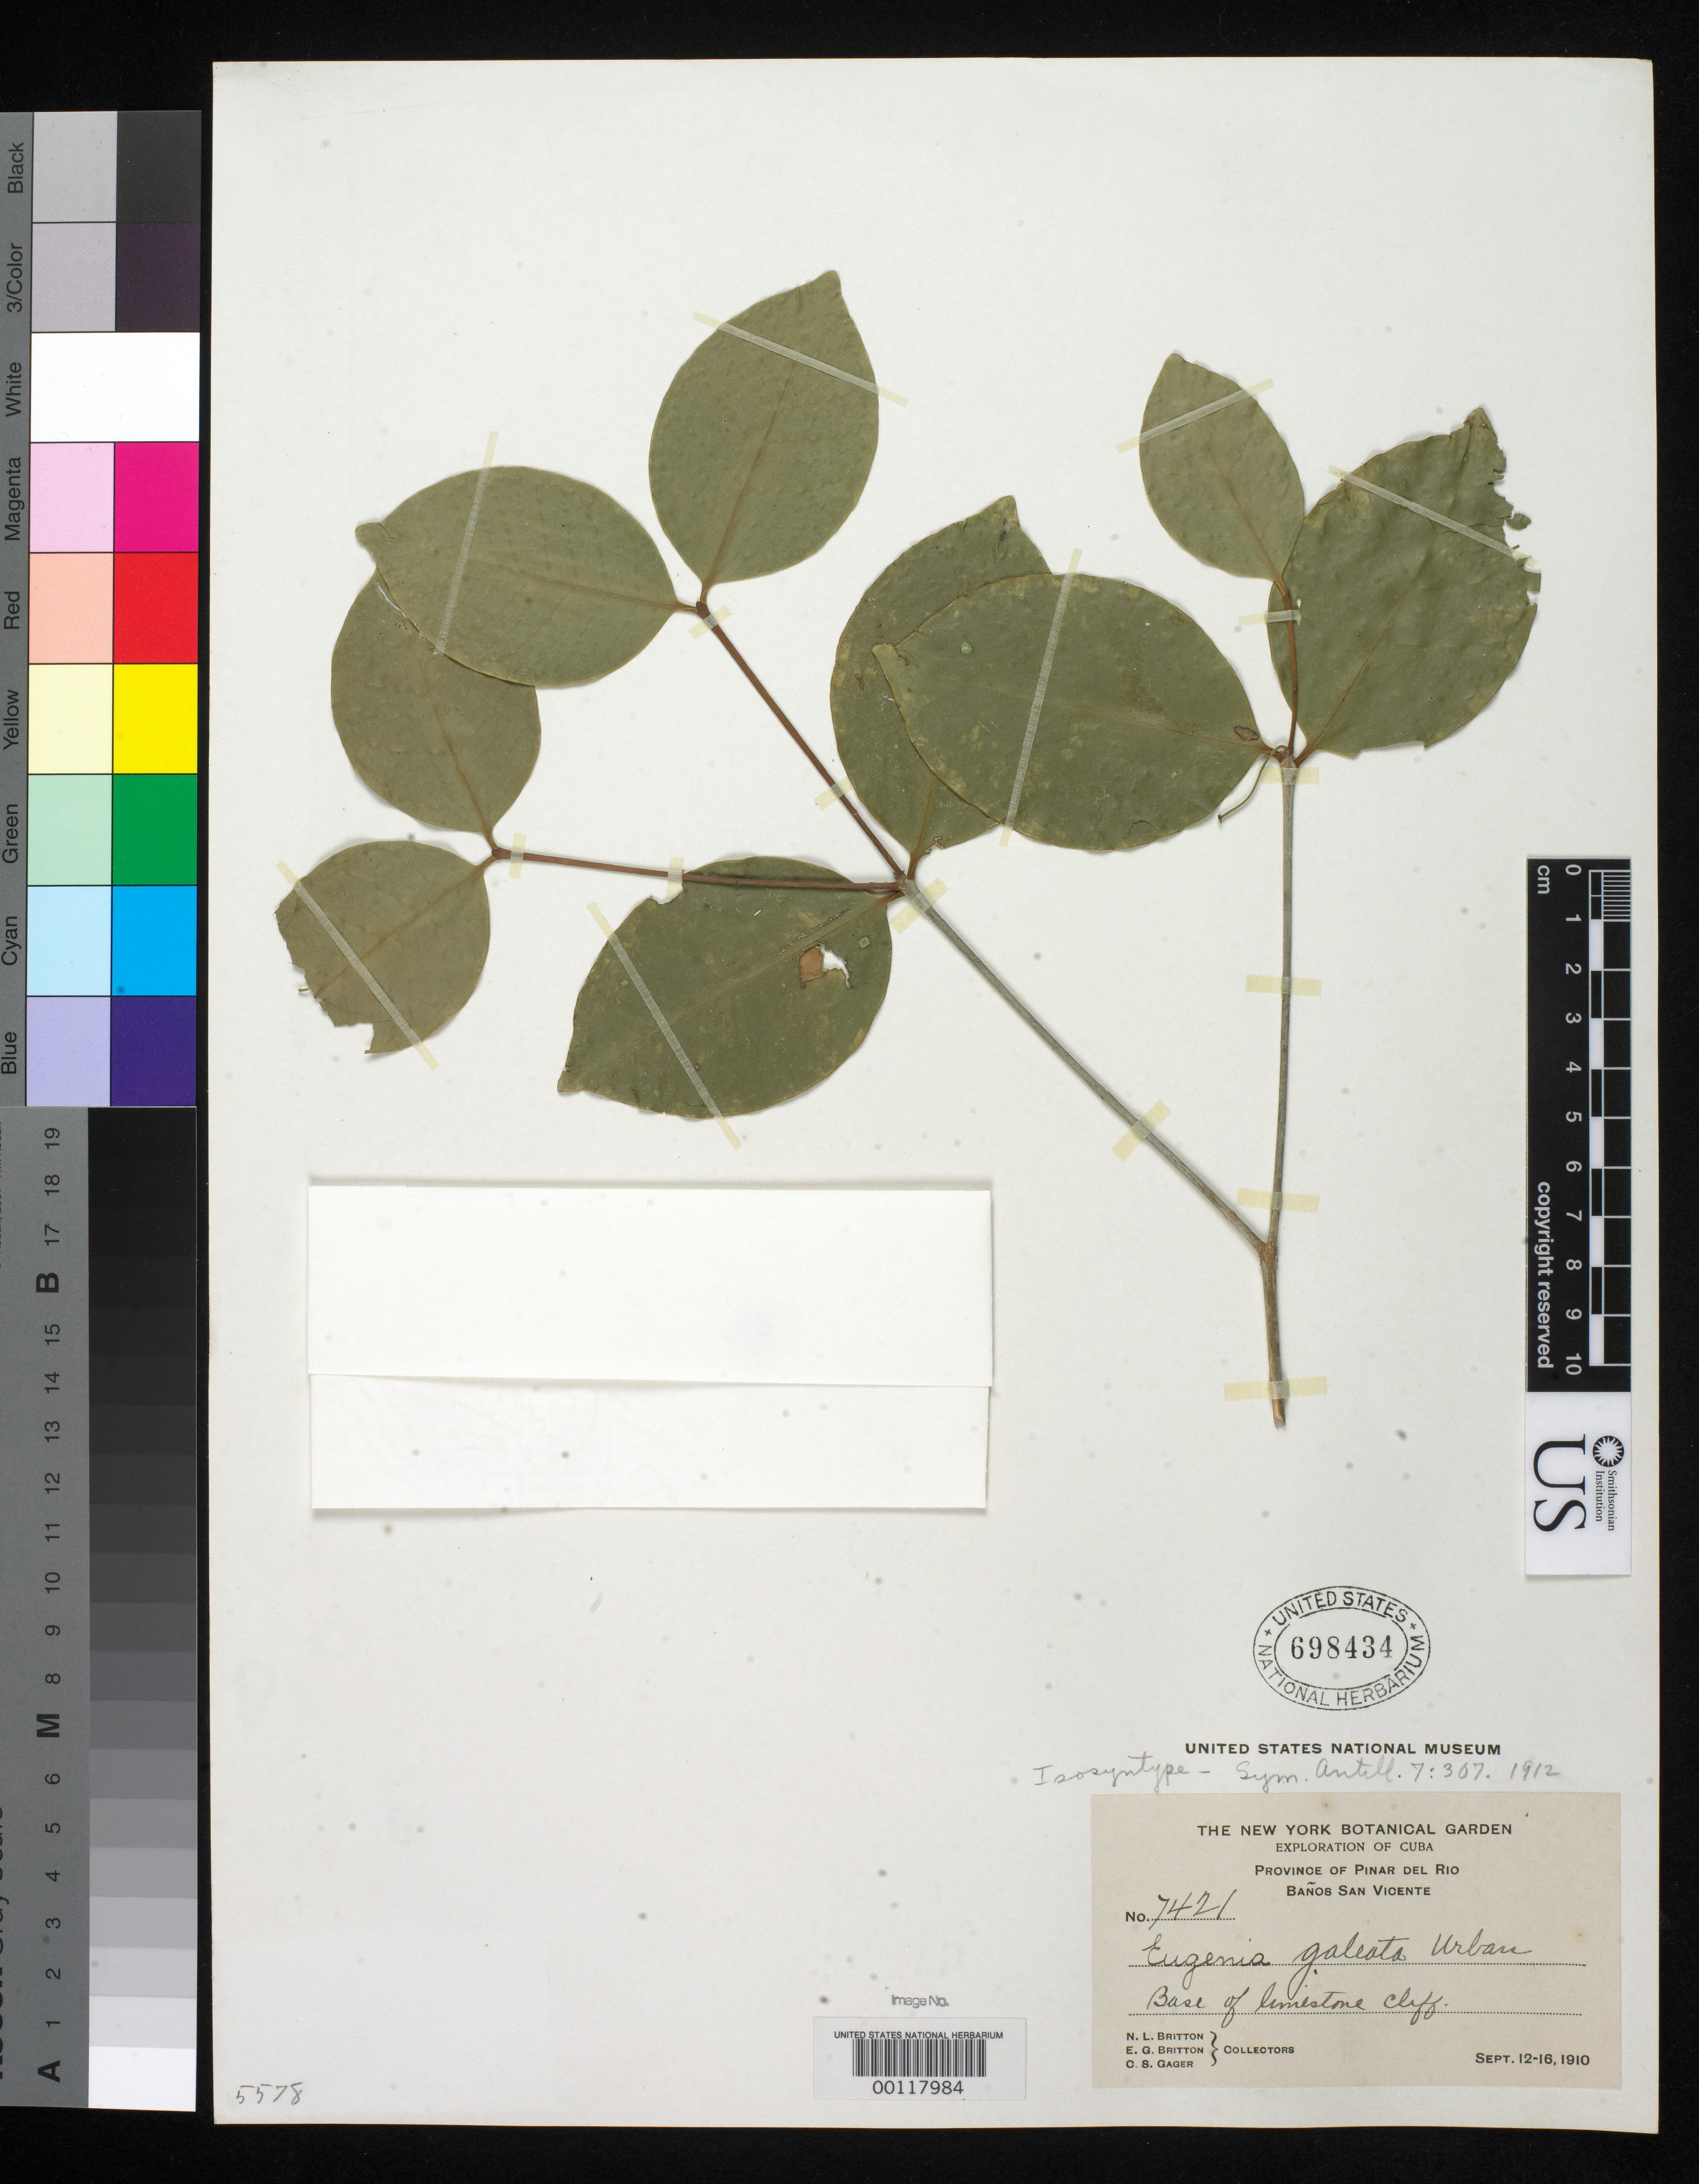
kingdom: Plantae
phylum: Tracheophyta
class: Magnoliopsida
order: Myrtales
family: Myrtaceae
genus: Eugenia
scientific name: Eugenia galeata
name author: Urb.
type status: Isosyntype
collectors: N. Britton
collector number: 7421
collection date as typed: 12 Sep 1910 to 16 Sep 1910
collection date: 1910-09-12/1910-09-16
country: Cuba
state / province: Pinar del Río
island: Greater Antilles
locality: Banos San Vicente.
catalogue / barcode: US 698434